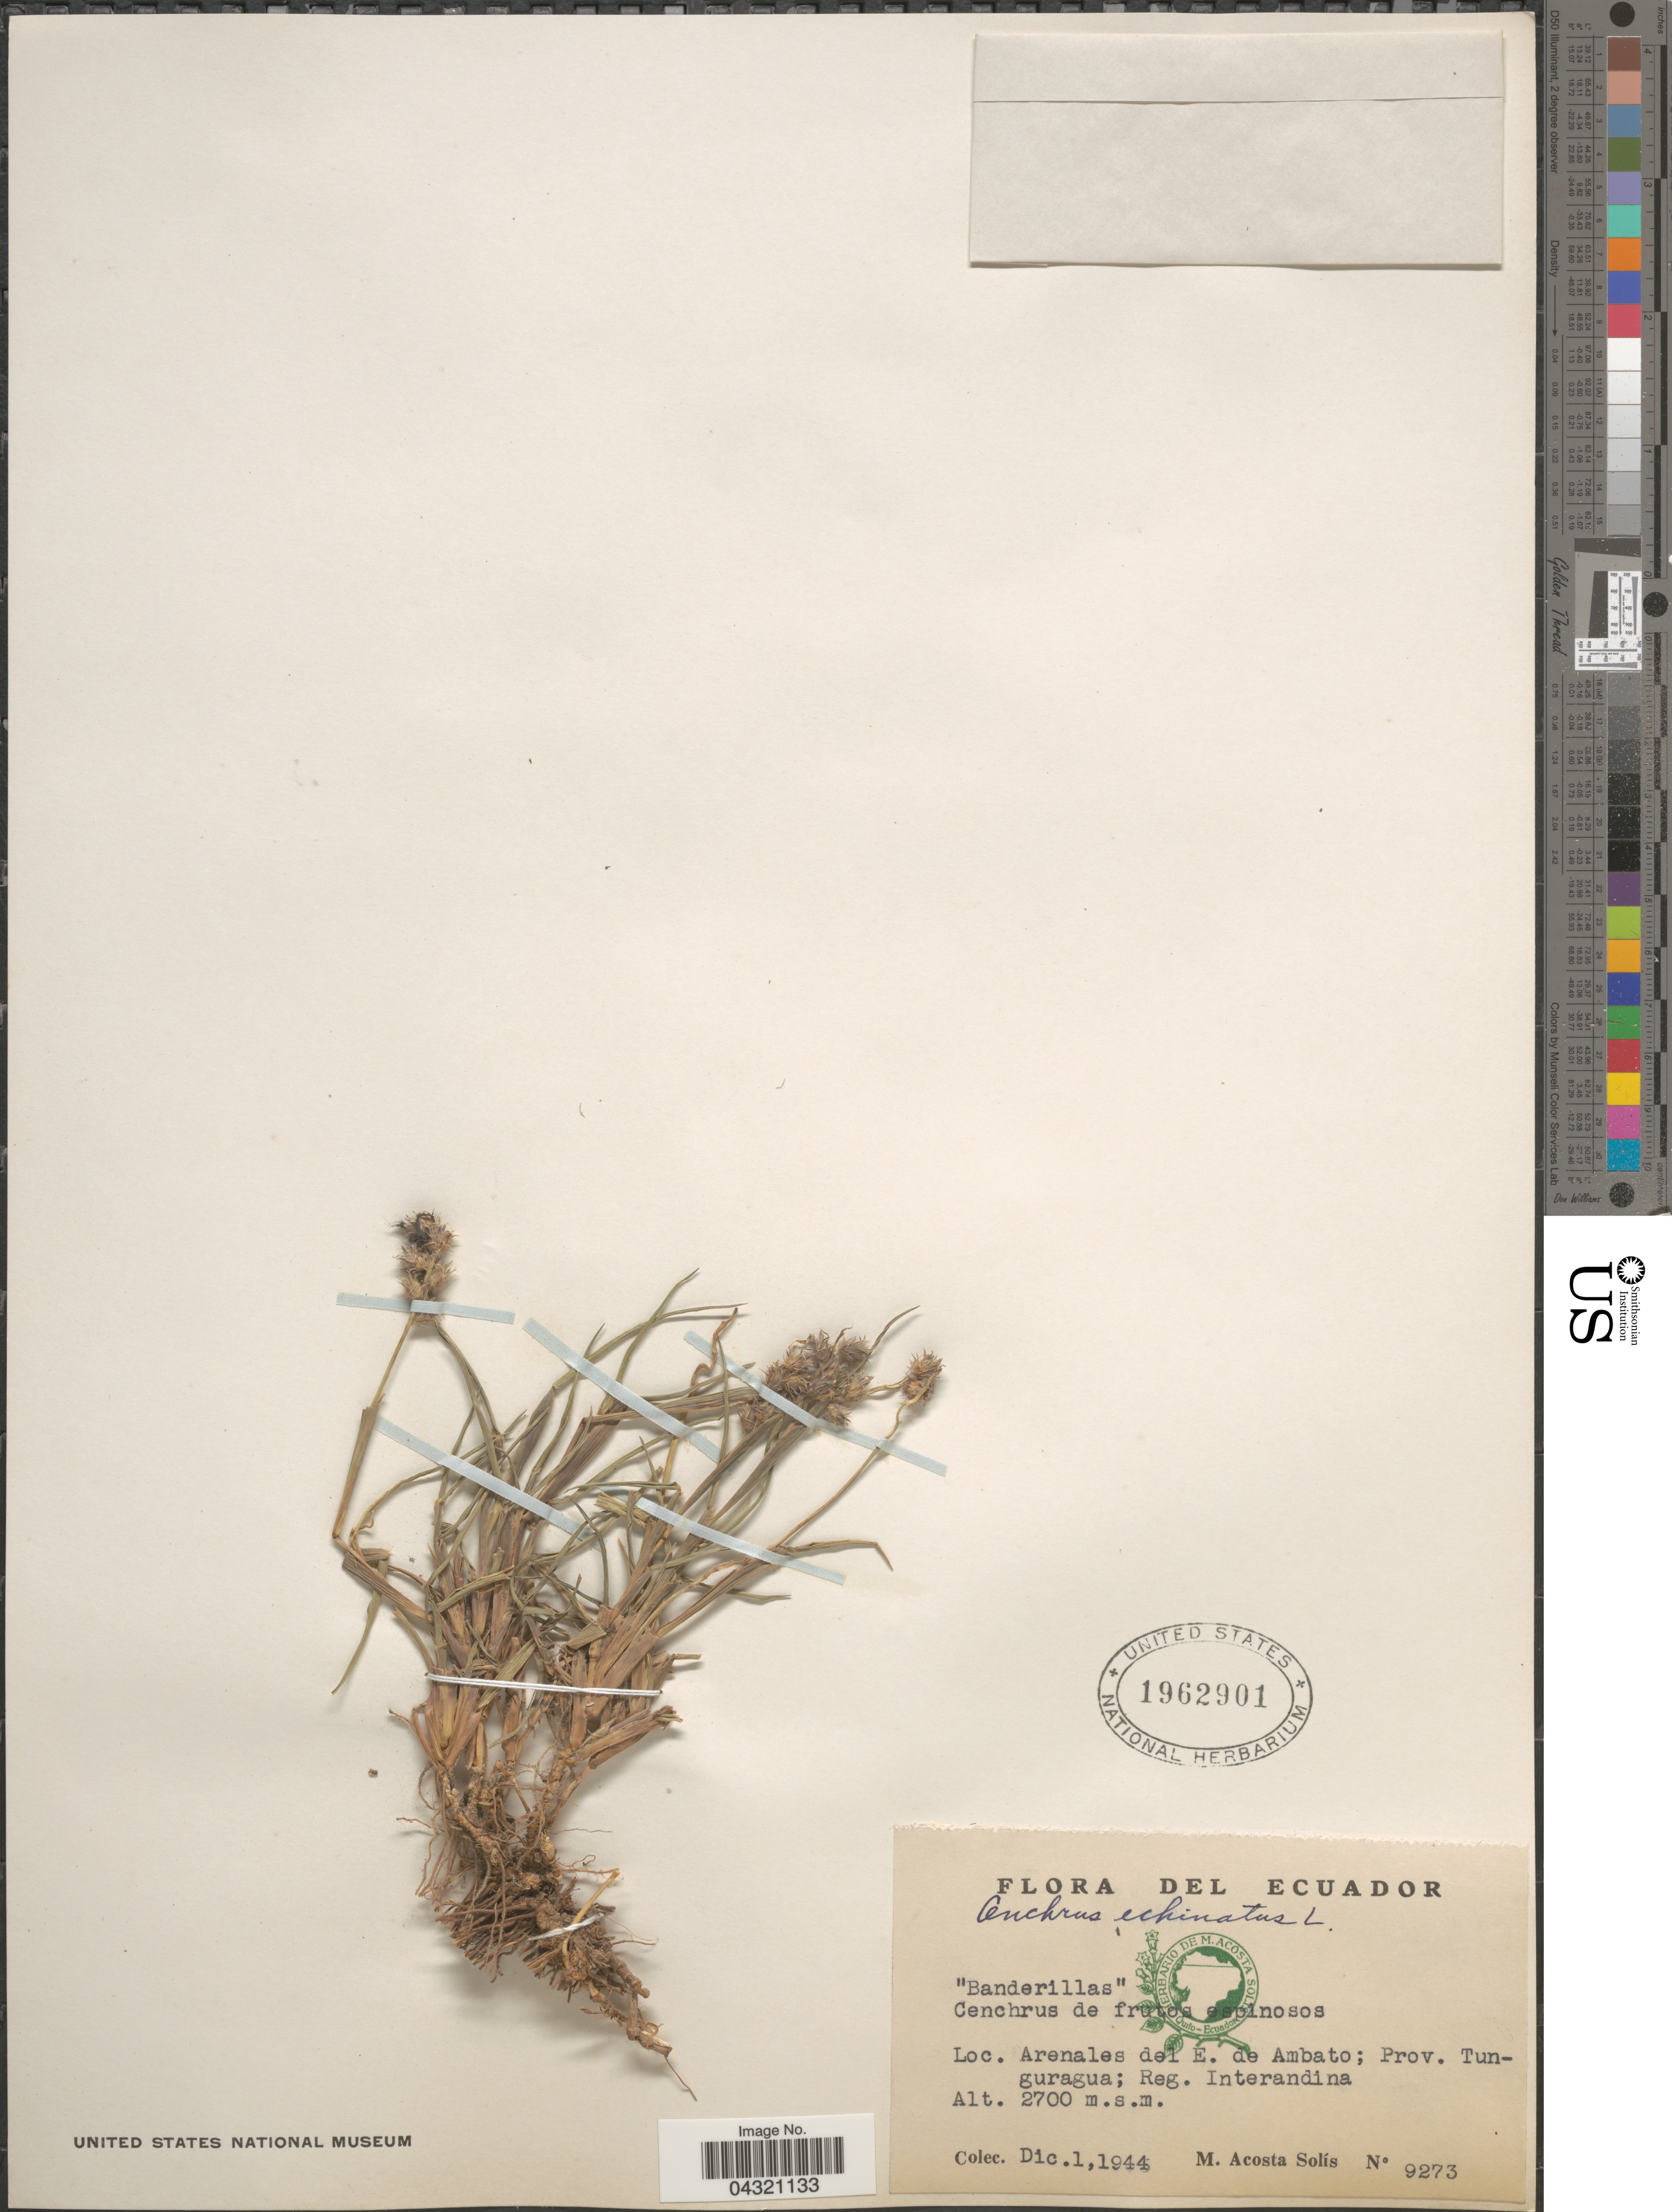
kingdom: Plantae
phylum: Tracheophyta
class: Liliopsida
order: Poales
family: Poaceae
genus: Cenchrus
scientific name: Cenchrus echinatus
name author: L.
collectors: M. Acosta Solis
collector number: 9273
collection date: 1944-12-01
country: Ecuador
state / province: Tungurahua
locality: Arenales del E. de Ambato; Reg. Interandina.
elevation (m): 2700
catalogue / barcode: US 1962901